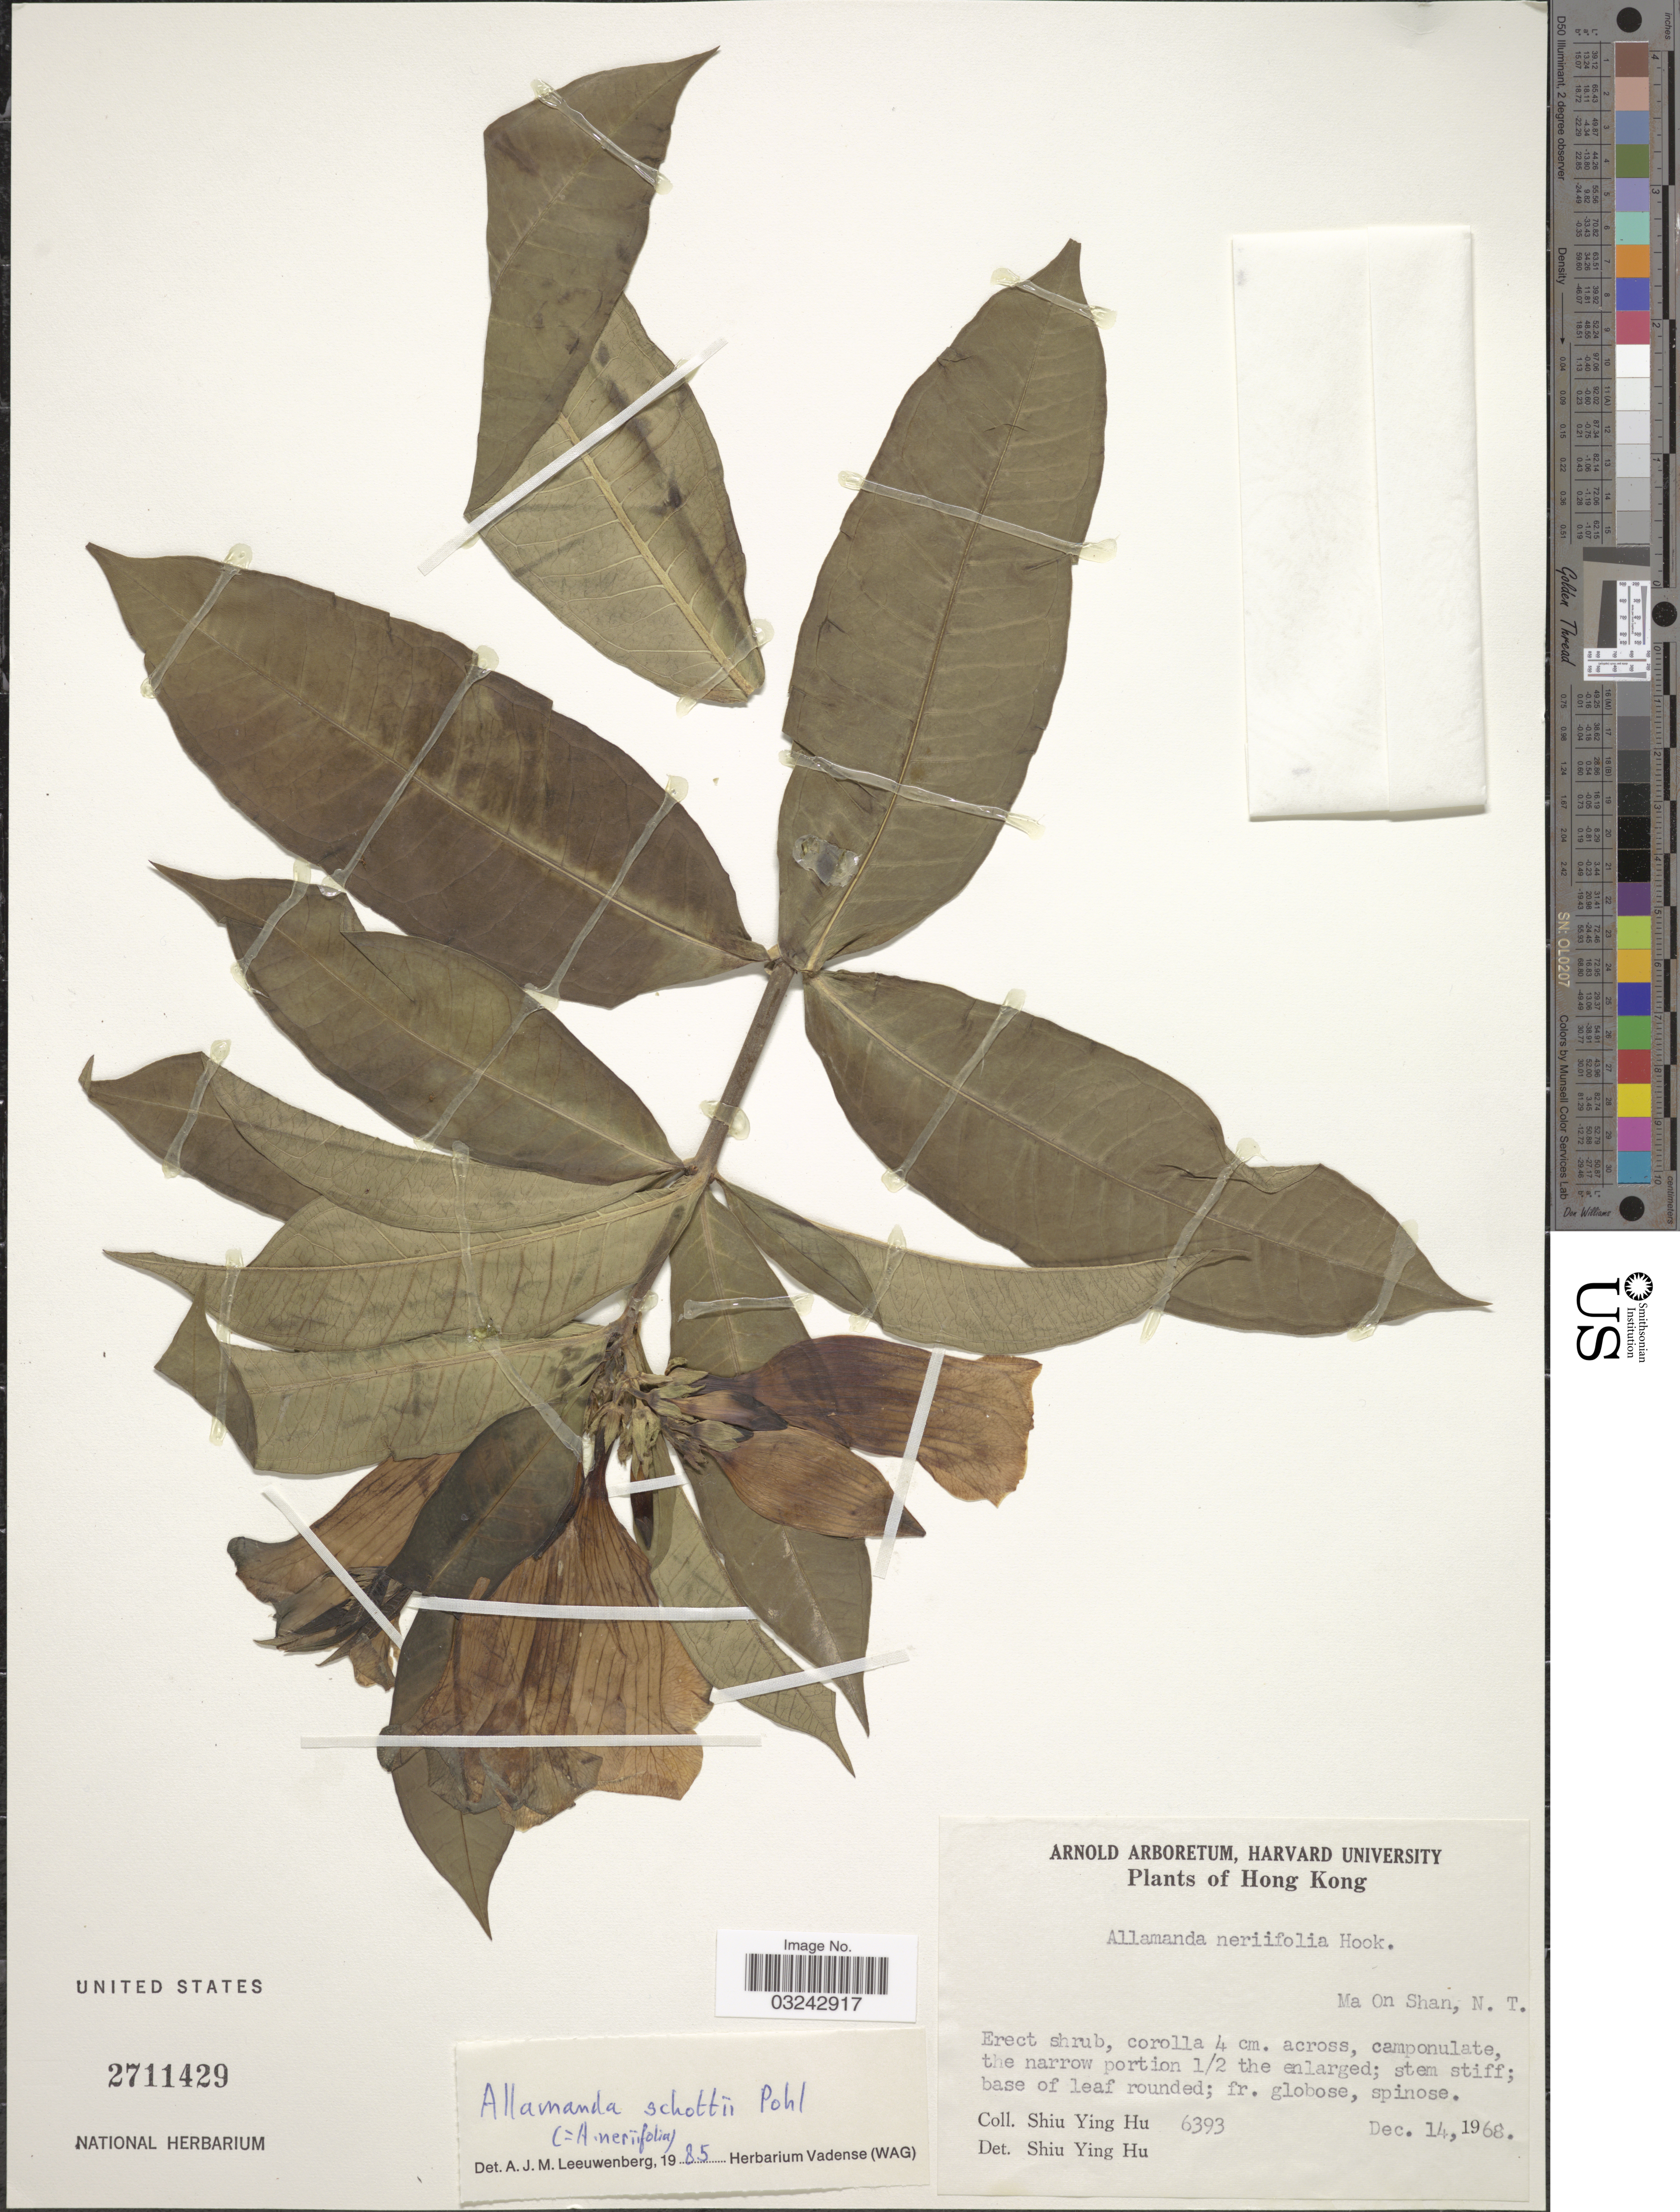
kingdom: Plantae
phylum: Tracheophyta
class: Magnoliopsida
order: Gentianales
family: Apocynaceae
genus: Allamanda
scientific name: Allamanda schottii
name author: Pohl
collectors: S. Y. Hu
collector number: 6393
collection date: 1968-12-14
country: China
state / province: Hong Kong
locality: Ma On Shan, N.T.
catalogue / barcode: US 2711429